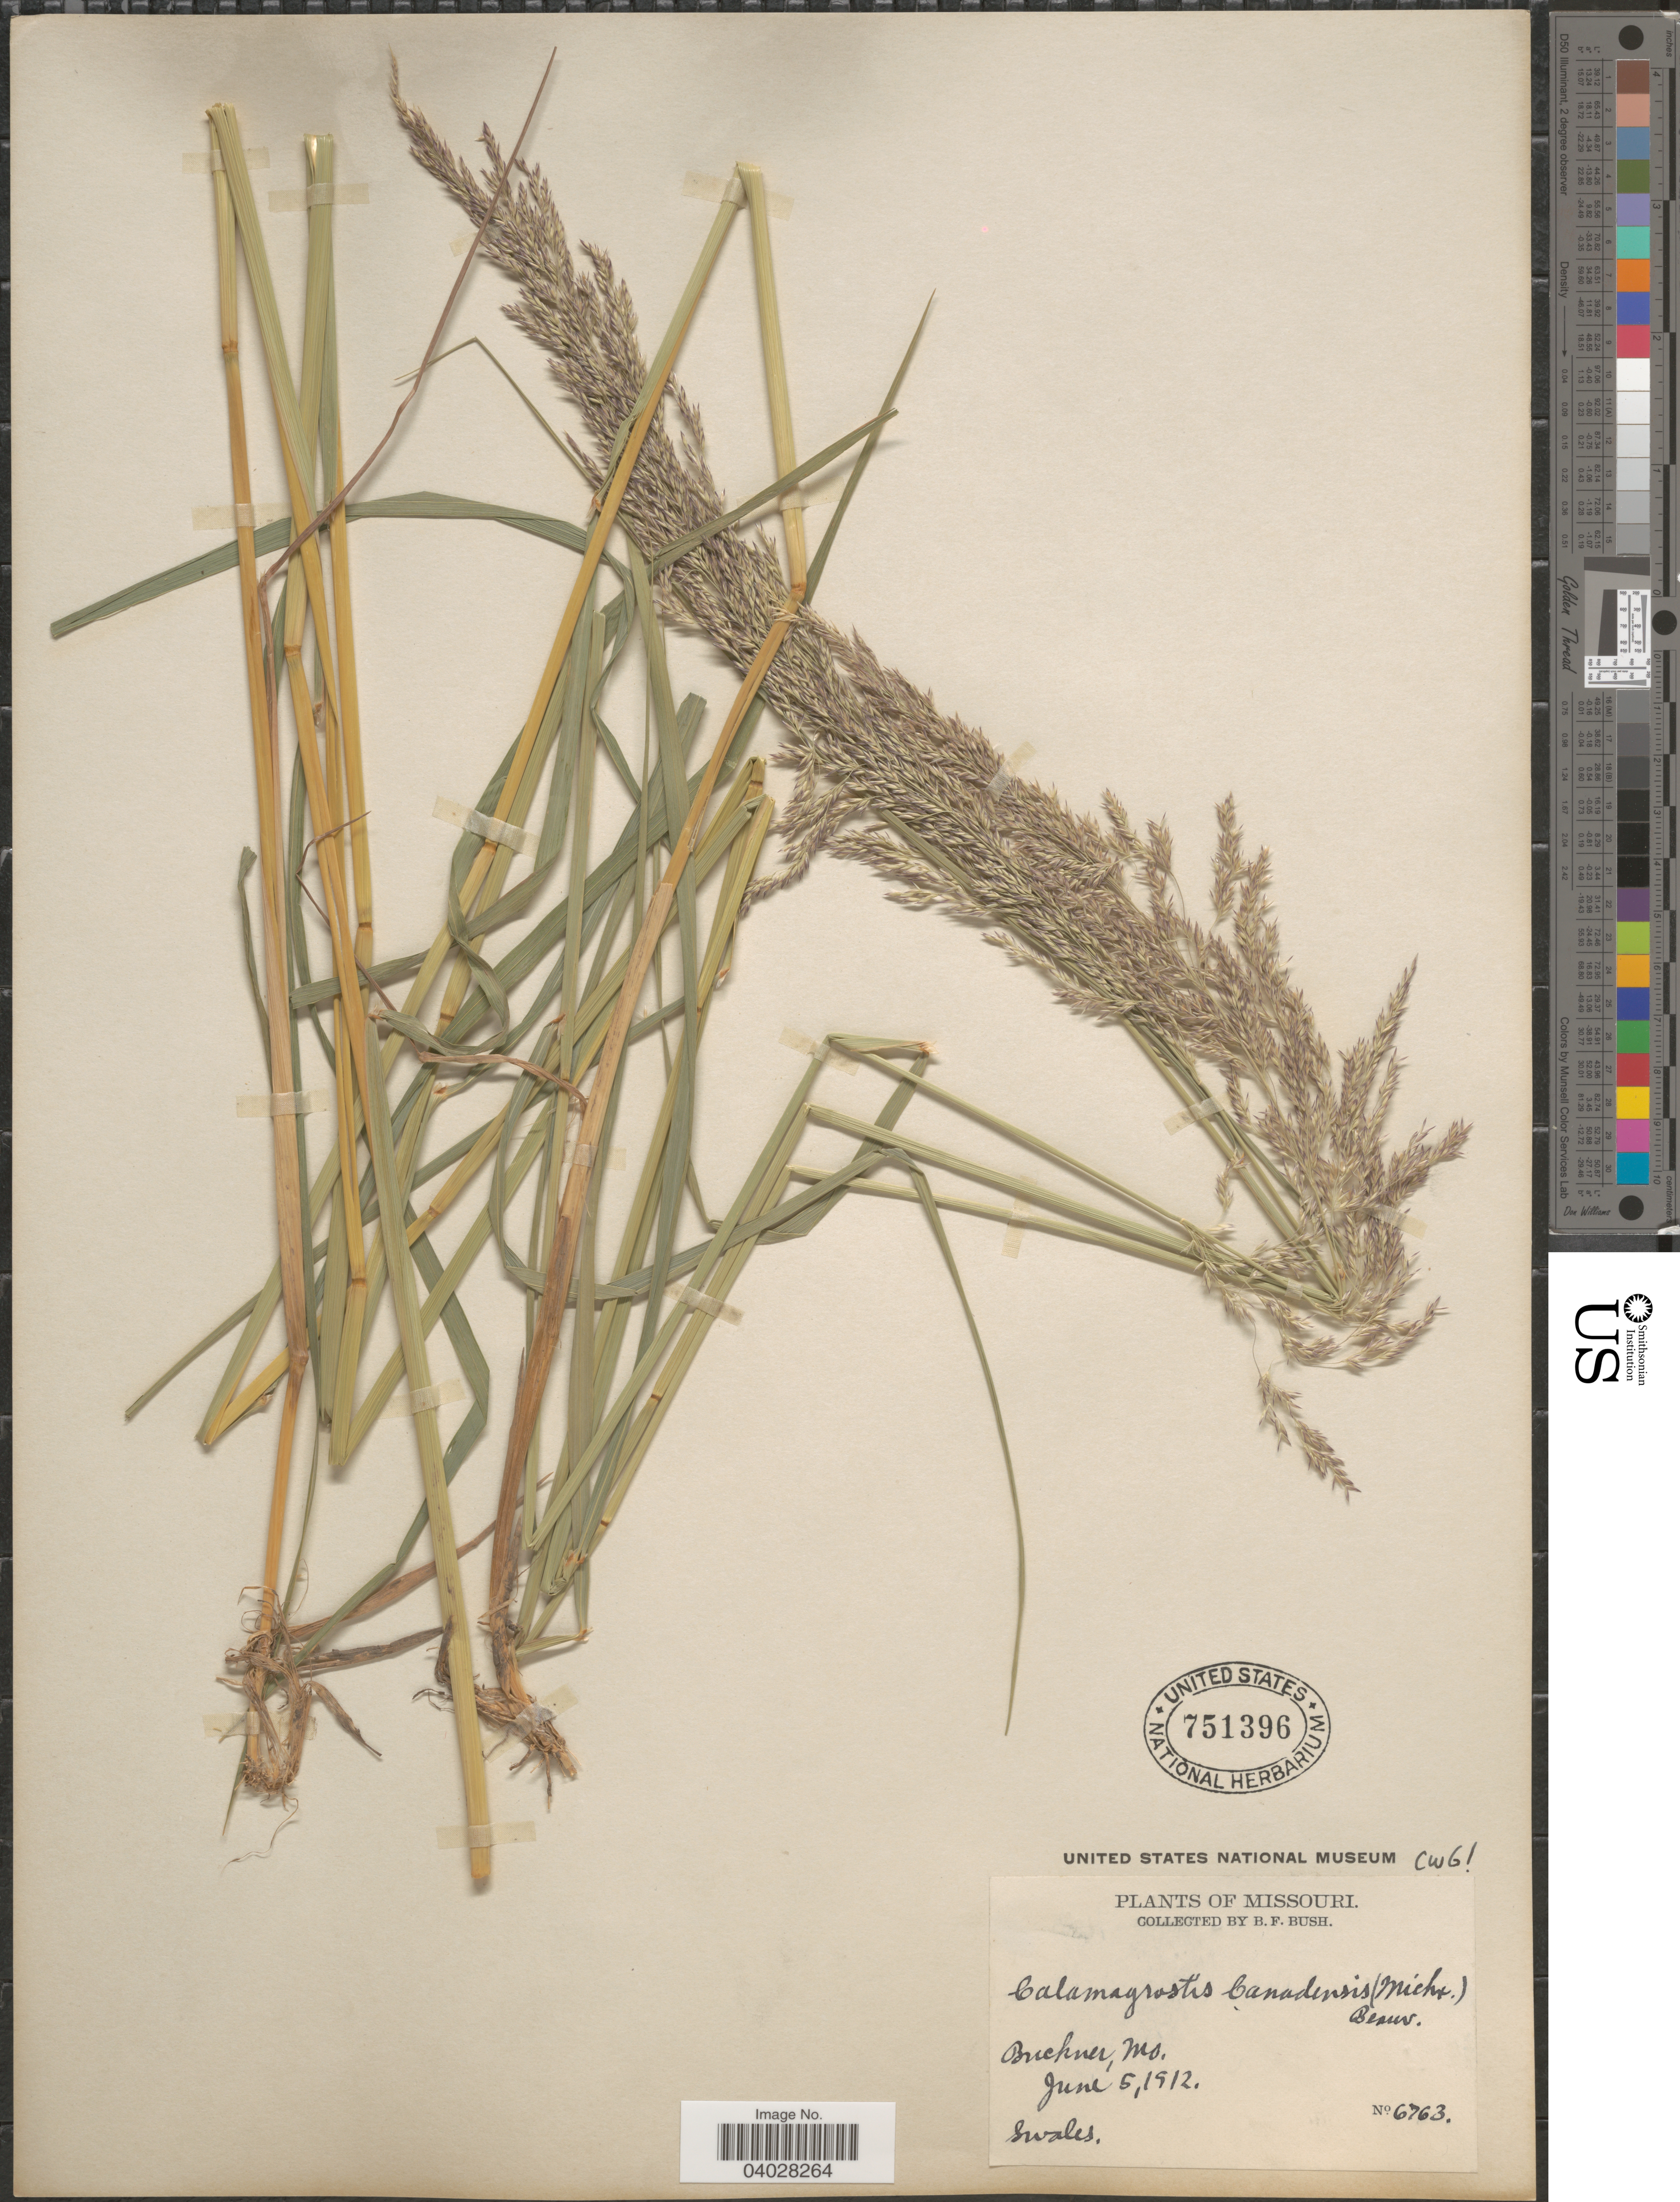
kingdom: Plantae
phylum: Tracheophyta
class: Liliopsida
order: Poales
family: Poaceae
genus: Calamagrostis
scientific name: Calamagrostis canadensis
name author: (Michx.) P. Beauv.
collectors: B. F. Bush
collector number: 6763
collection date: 1912-06-05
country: United States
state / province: Missouri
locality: Buckner.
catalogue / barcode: US 751396